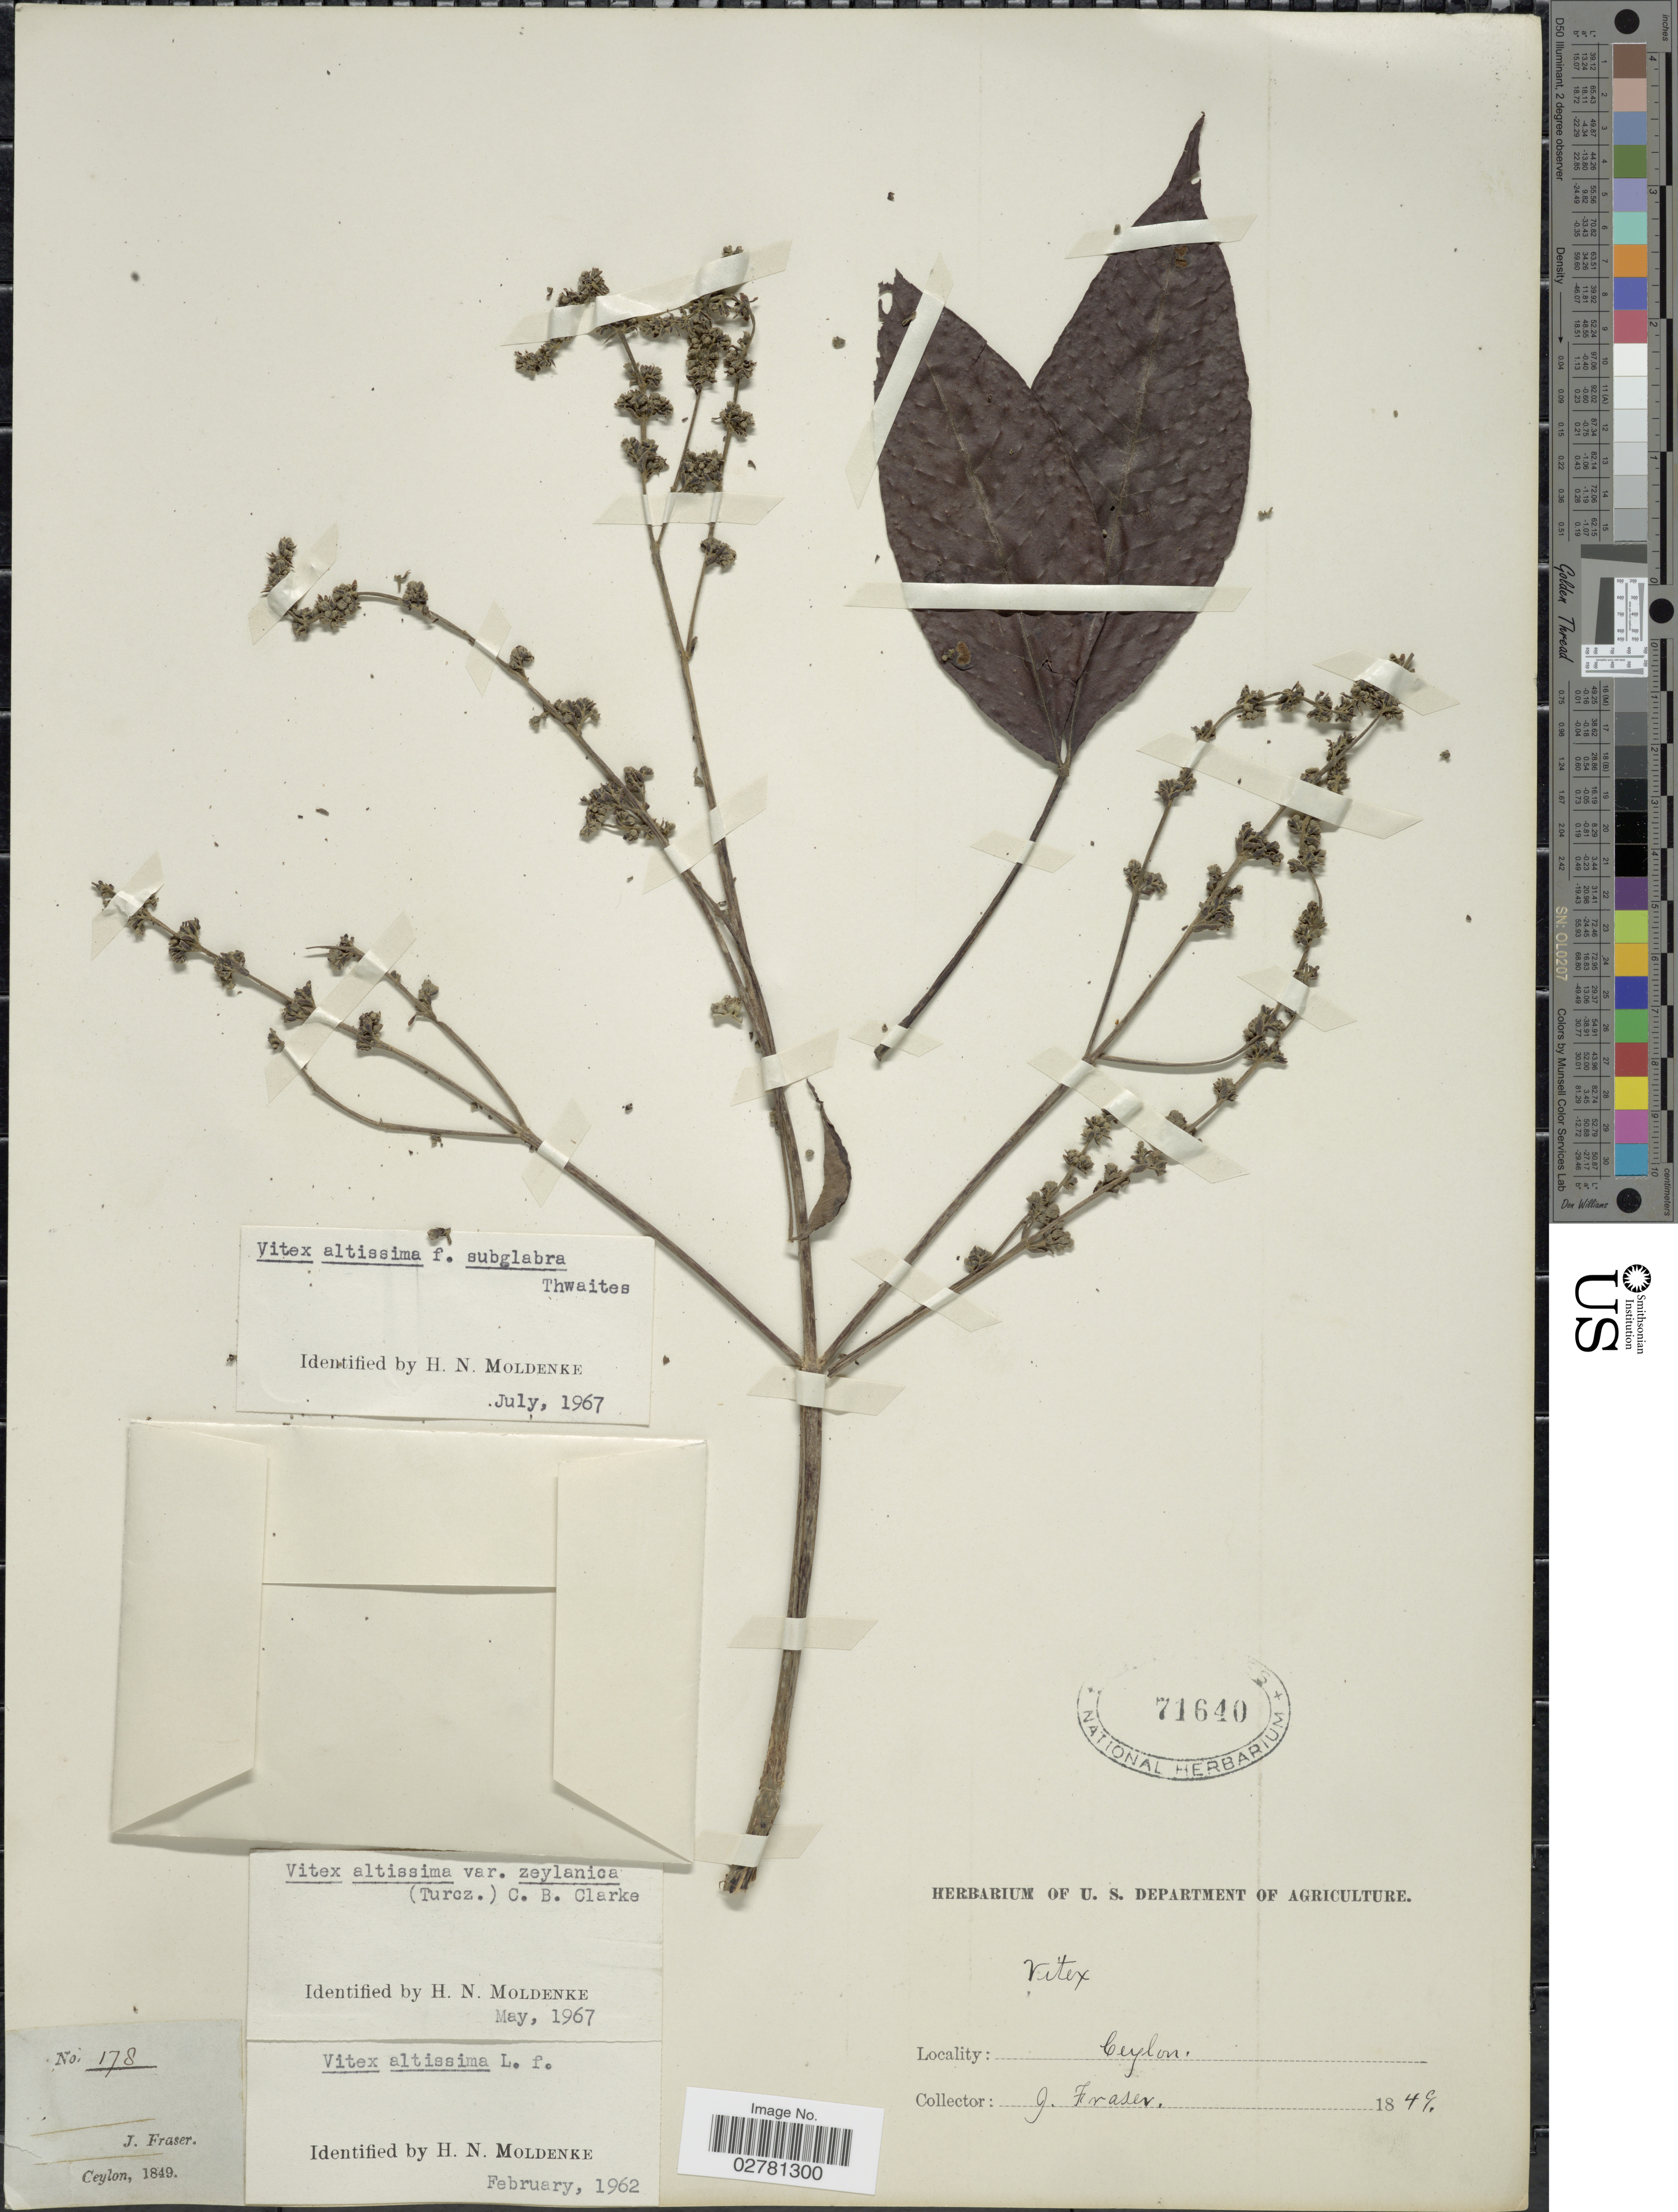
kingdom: Plantae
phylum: Tracheophyta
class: Magnoliopsida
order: Lamiales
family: Lamiaceae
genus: Vitex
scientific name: Vitex altissima f. subglabra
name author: C.B. Clarke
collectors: J. Fraser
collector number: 178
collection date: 1849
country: Sri Lanka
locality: Ceylon.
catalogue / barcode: US 71640